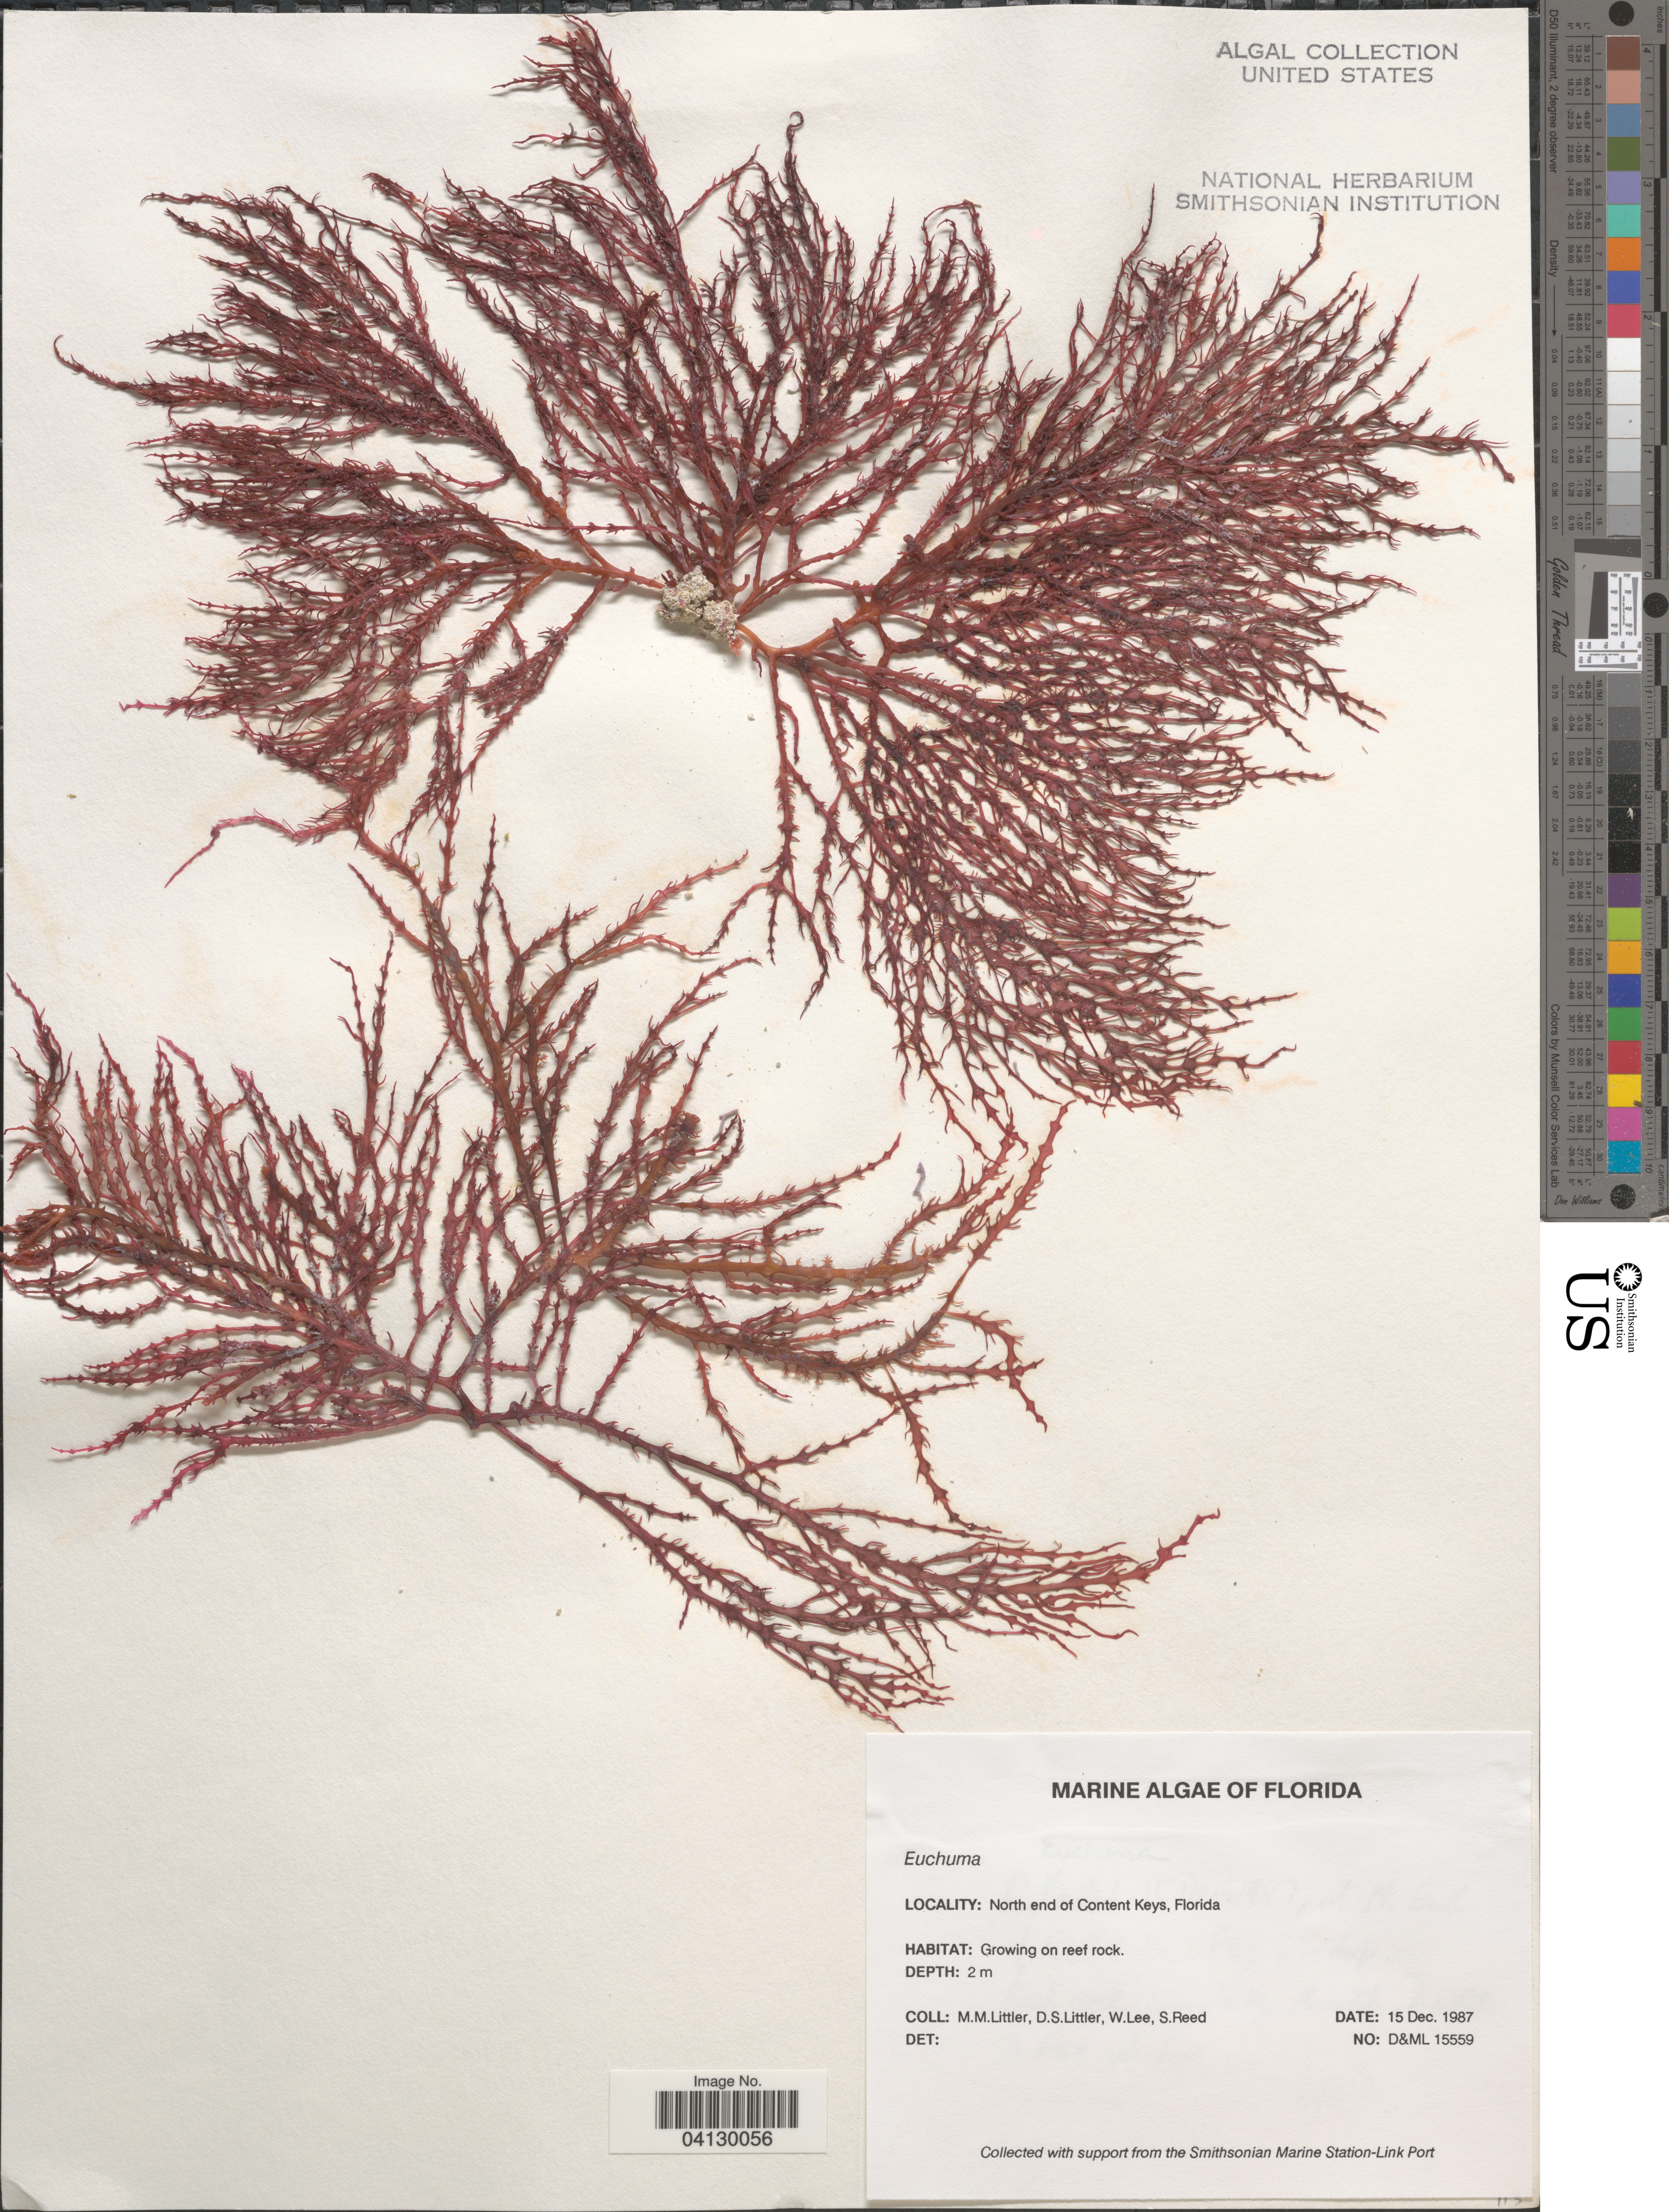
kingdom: Plantae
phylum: Rhodophyta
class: Florideophyceae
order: Gigartinales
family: Solieriaceae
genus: Eucheumatopsis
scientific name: Eucheumatopsis isiformis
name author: (C. Agardh) M.L. Núñez-Resendiz et al.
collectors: D. S. Littler, W. Lee & S. Reed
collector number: D&ML 15559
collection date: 1987-12-15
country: United States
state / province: Florida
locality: North end of Content Keys.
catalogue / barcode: US 328833